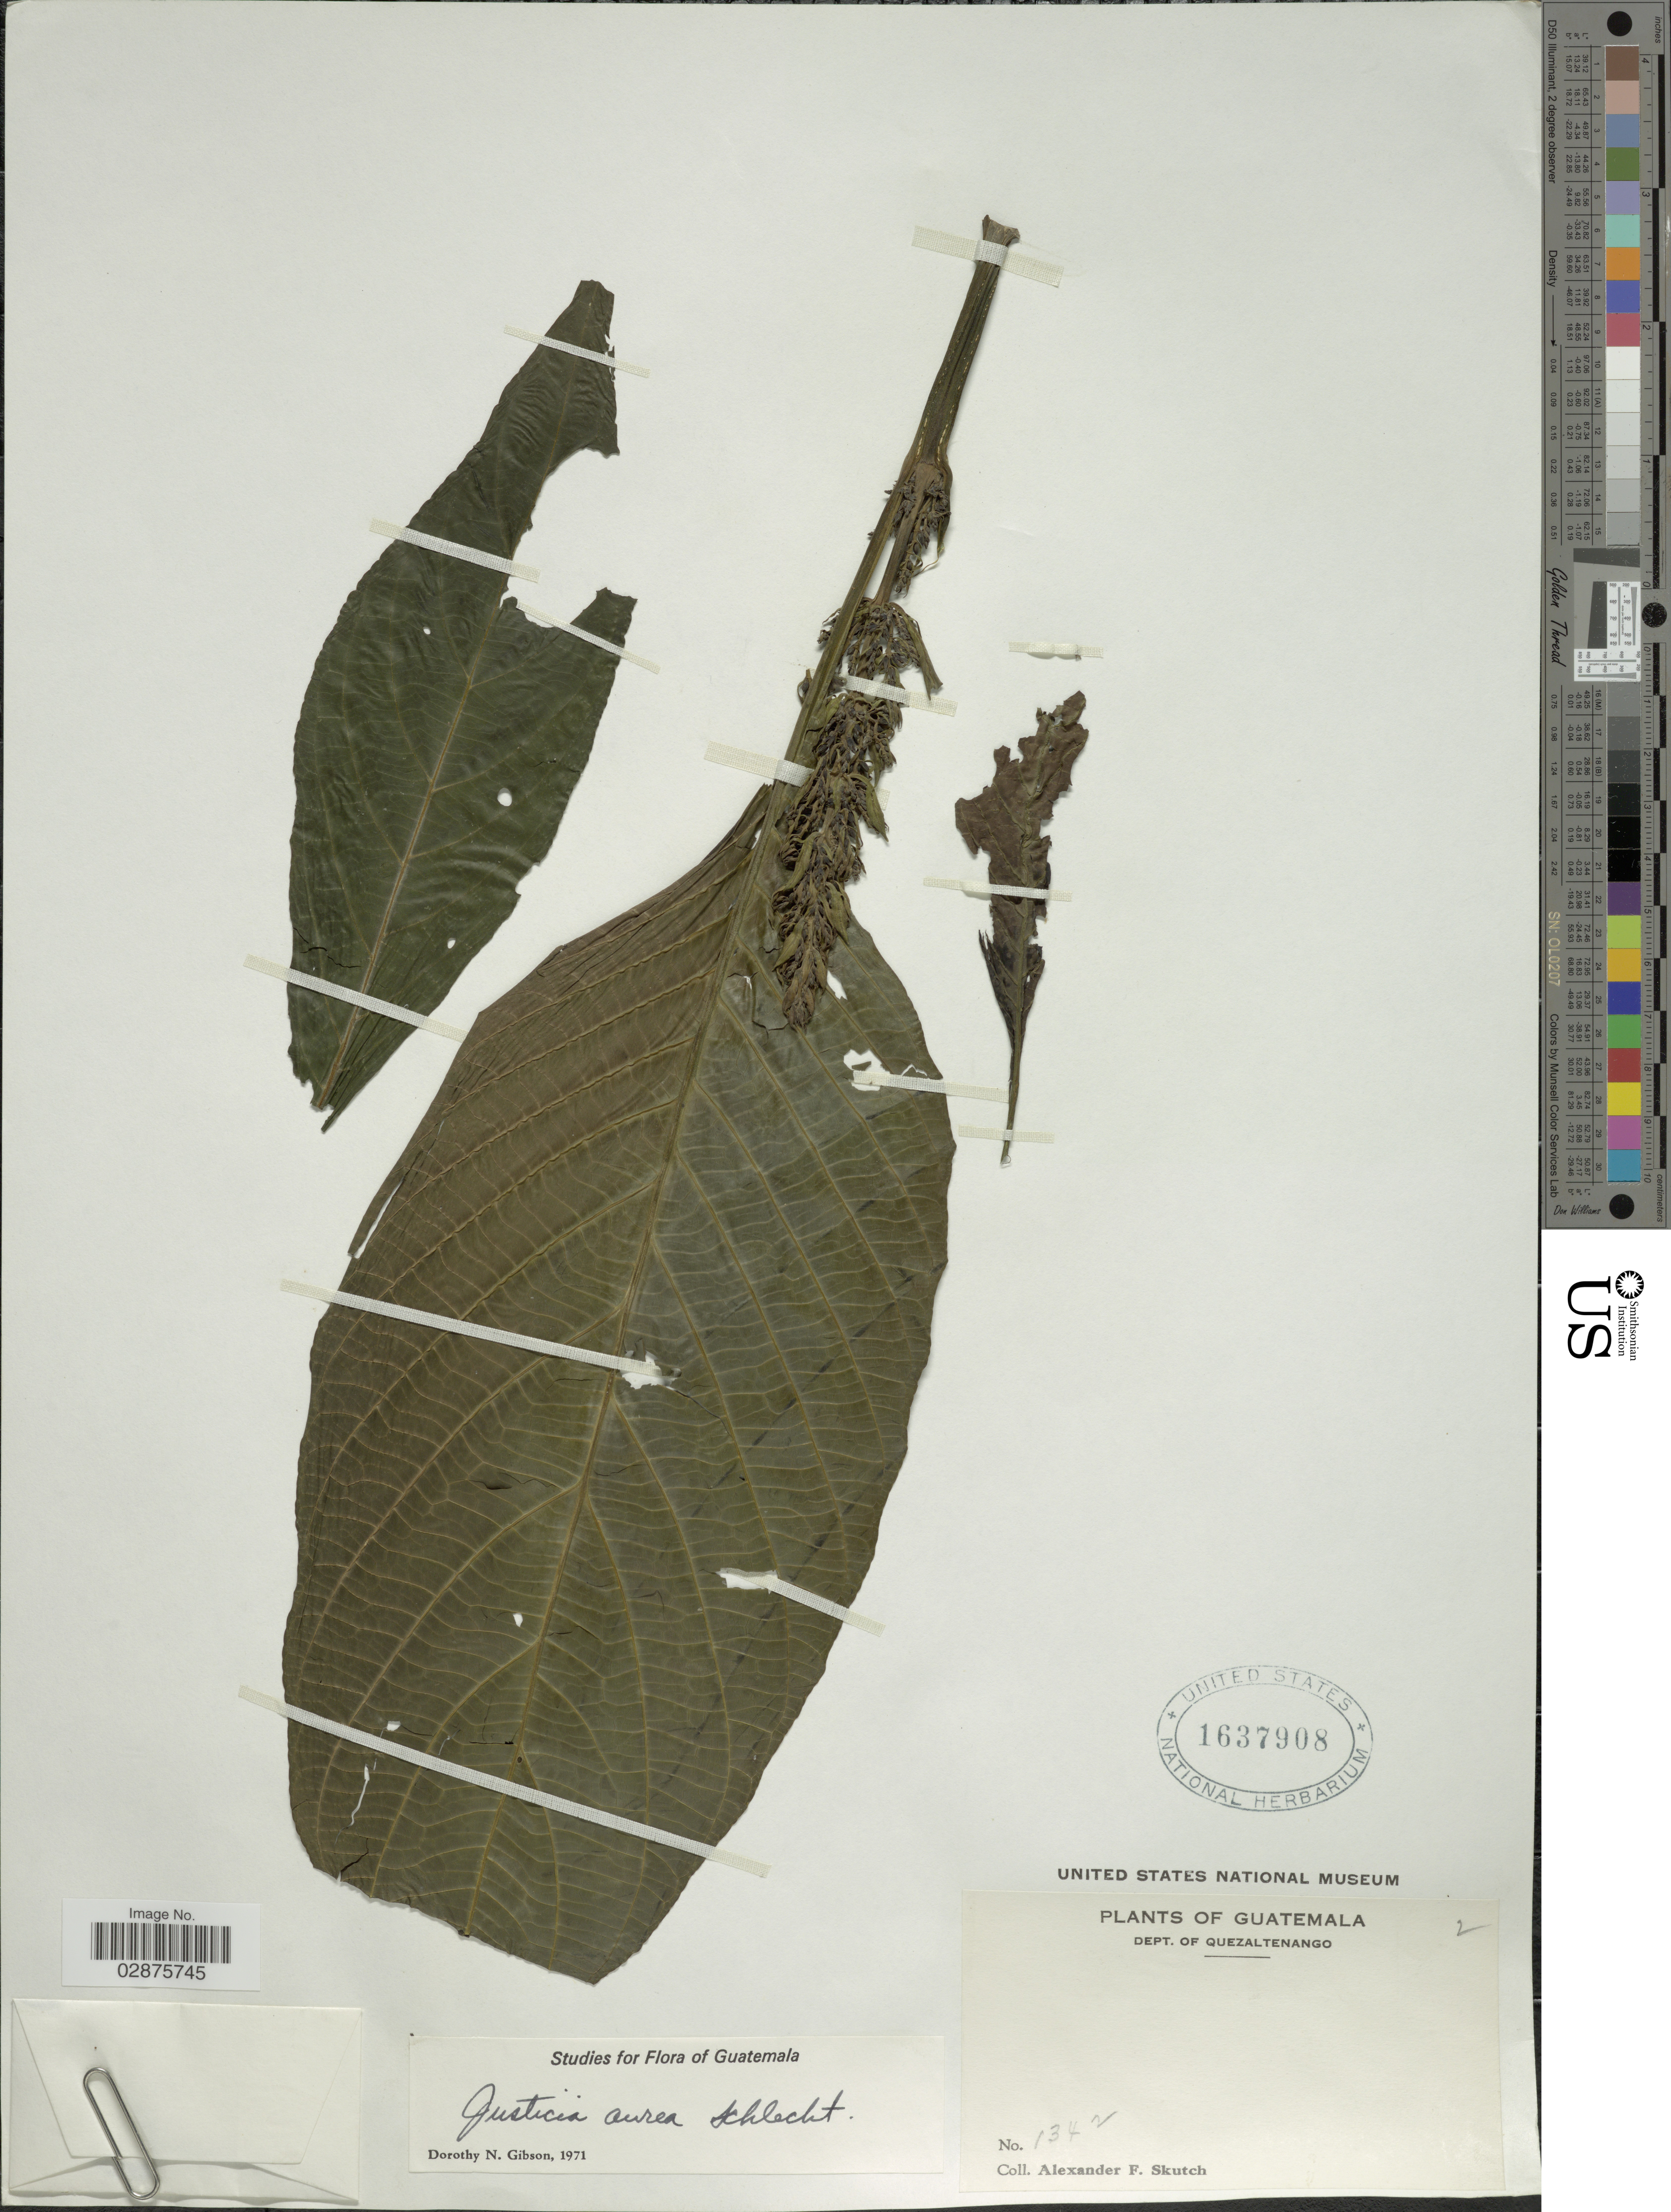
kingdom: Plantae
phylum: Tracheophyta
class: Magnoliopsida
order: Lamiales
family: Acanthaceae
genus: Justicia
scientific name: Justicia aurea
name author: Schltdl.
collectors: A. F. Skutch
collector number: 1342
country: Guatemala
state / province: Quetzaltenango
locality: Dept. of Quezaltenango.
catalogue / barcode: US 1637908